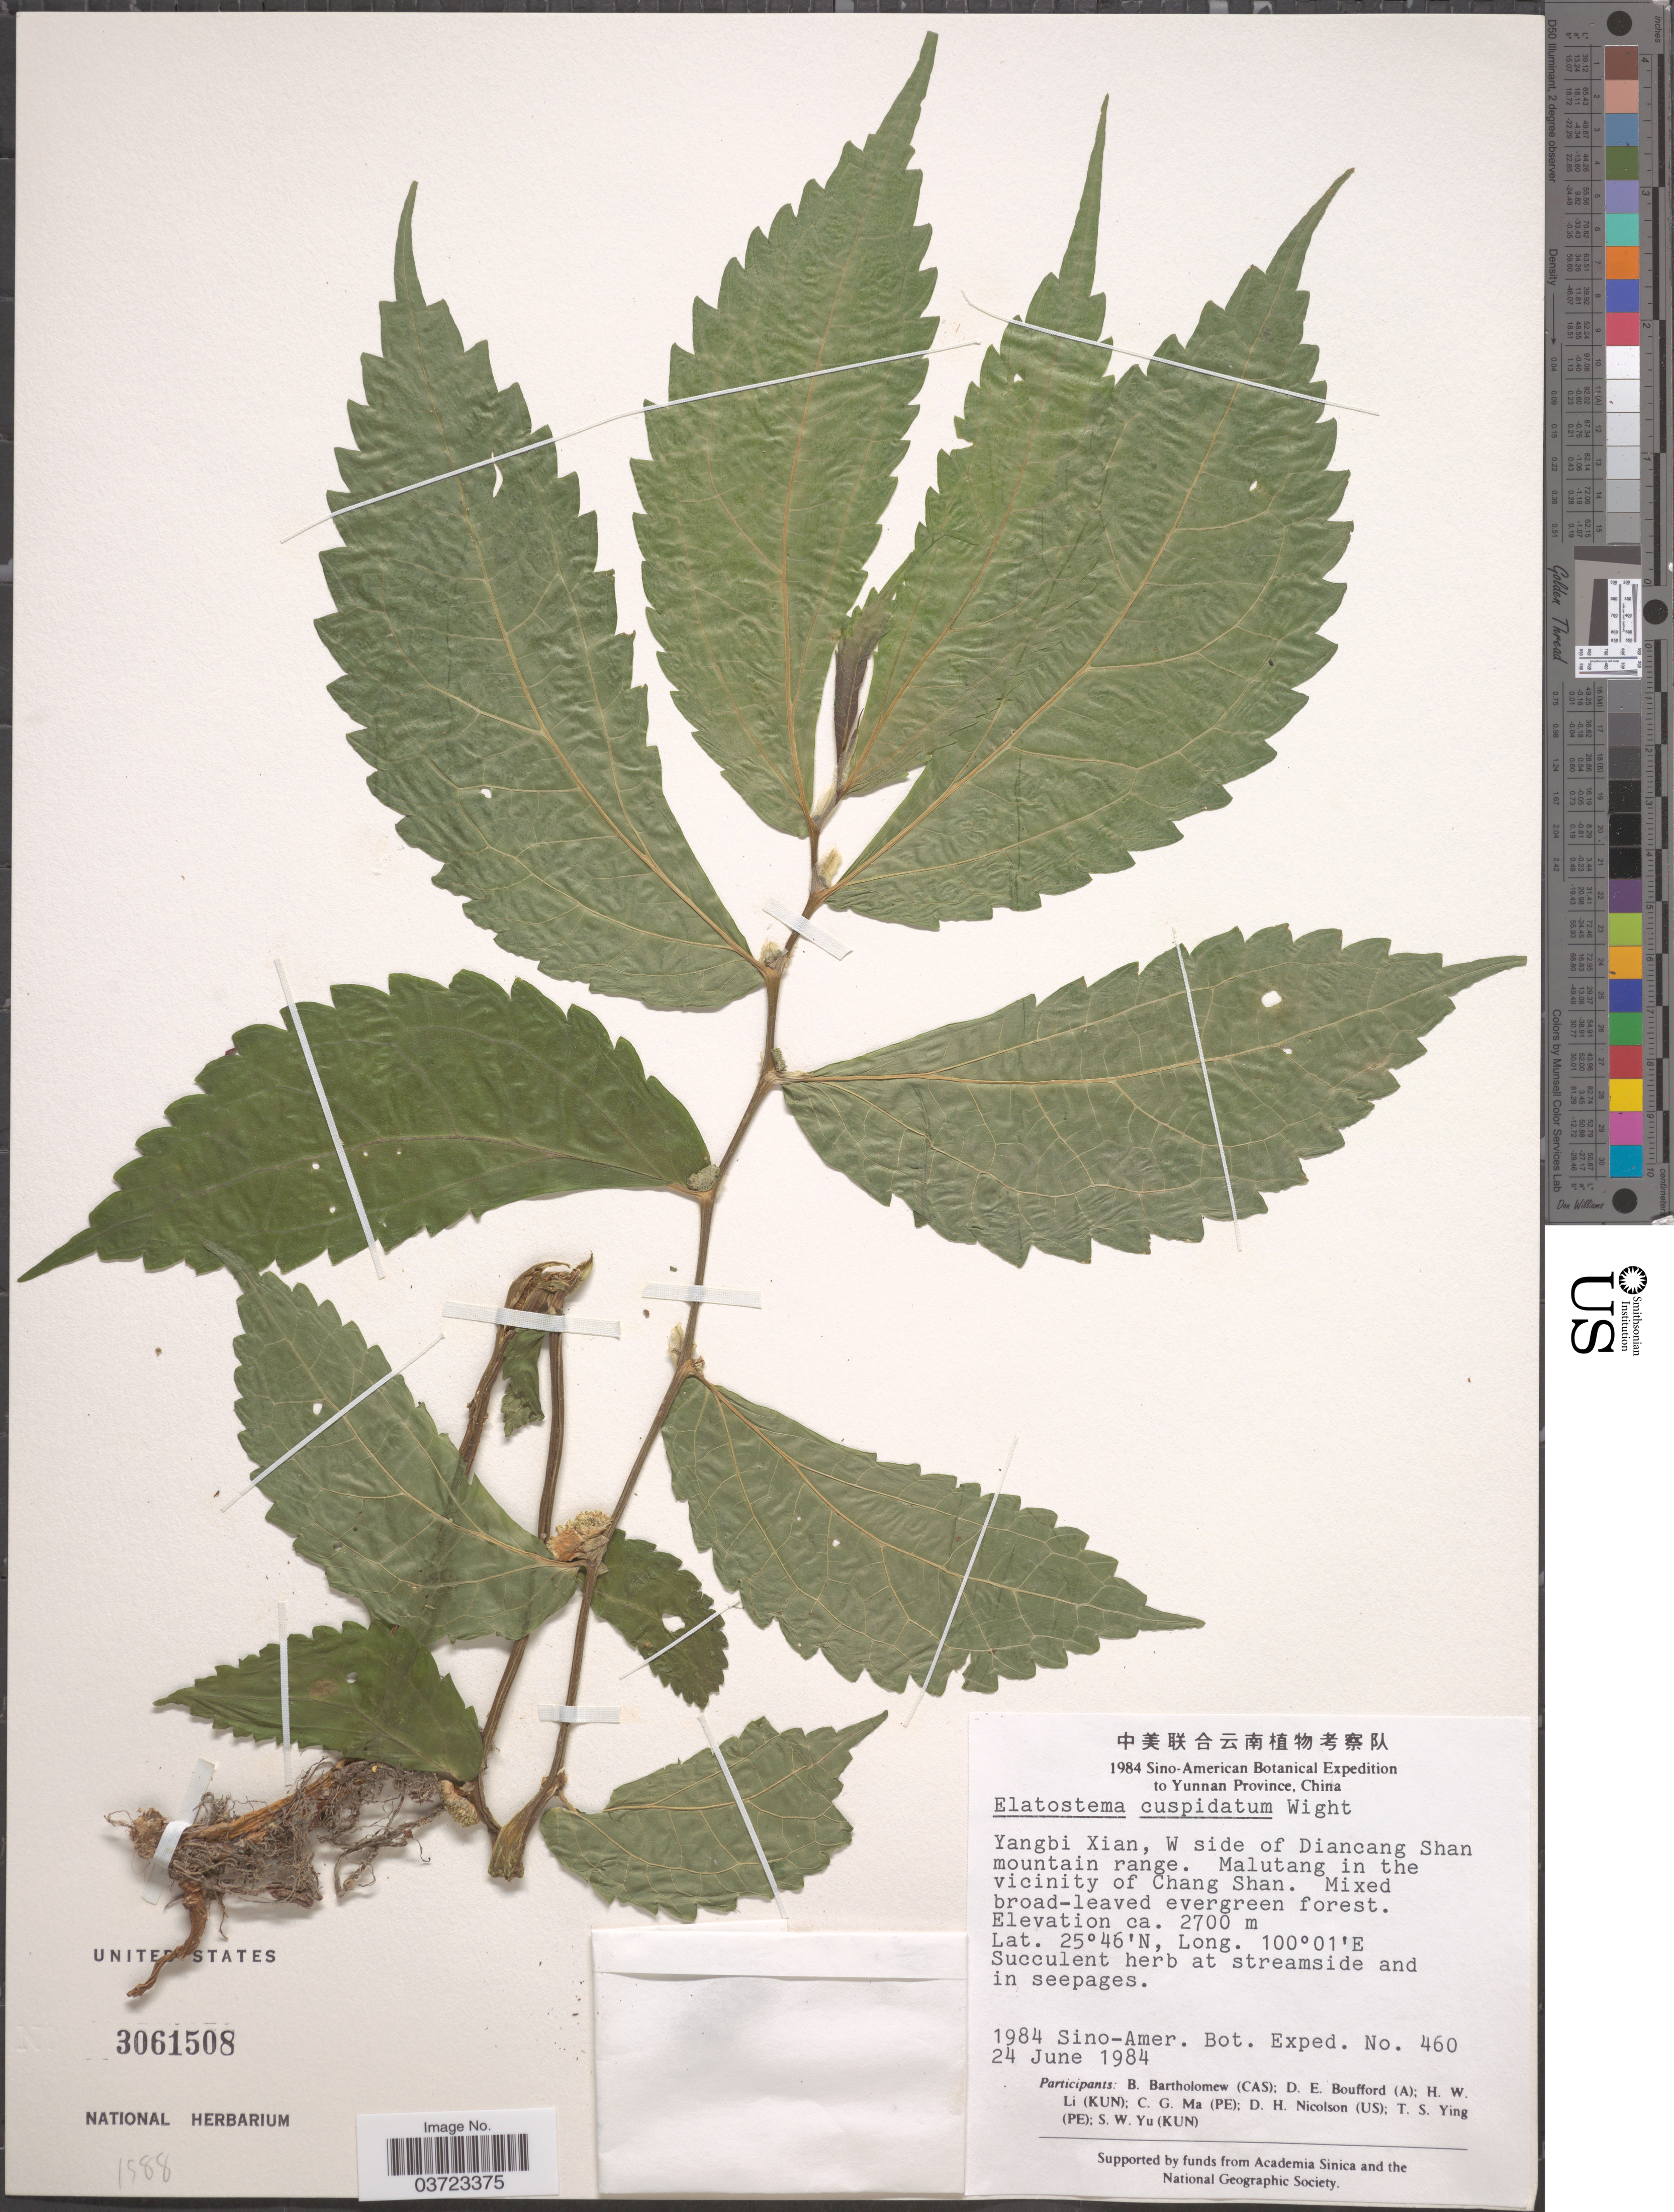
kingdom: Plantae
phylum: Tracheophyta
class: Magnoliopsida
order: Rosales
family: Urticaceae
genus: Elatostema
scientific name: Elatostema cuspidatum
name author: Wight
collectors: Sino-Amer. Bot. Exped. 1984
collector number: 460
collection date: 1984-06-24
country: China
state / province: Yunnan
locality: Yangbi Xian, W side of Diancang Shan mountain range. Malutang in the vicinity of Chang Shan.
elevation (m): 2700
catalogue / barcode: US 3061508